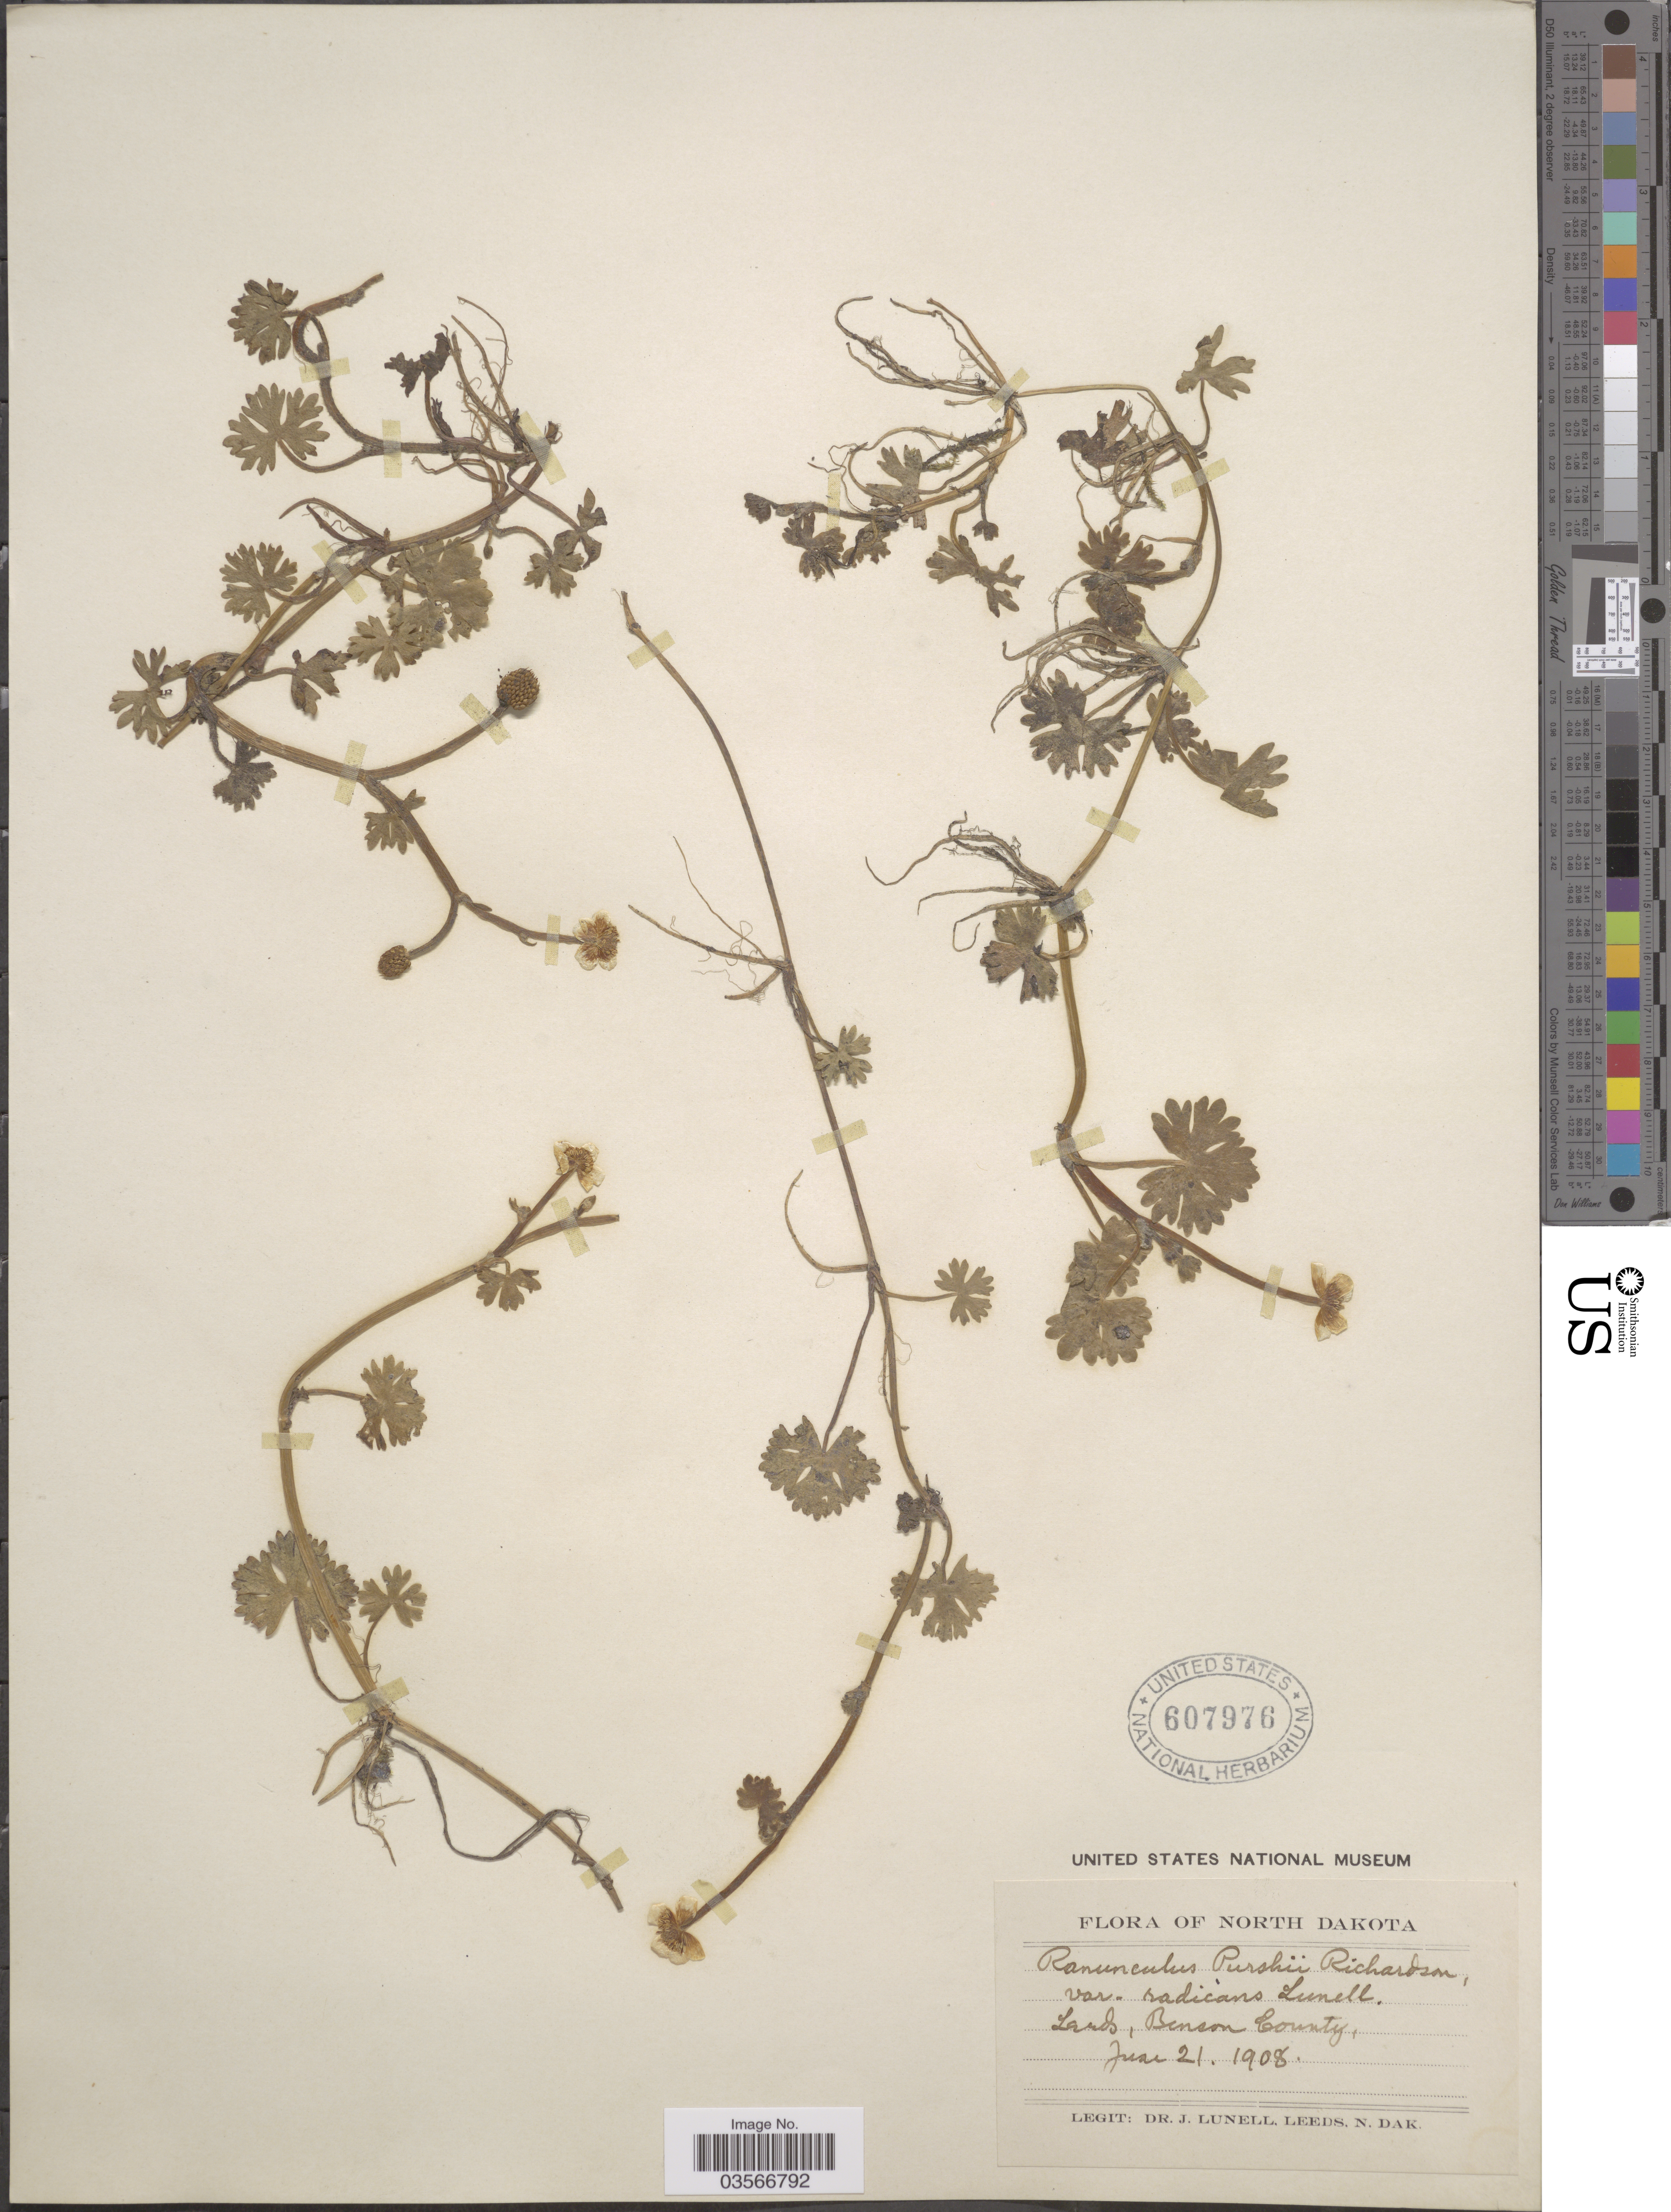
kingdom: Plantae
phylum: Tracheophyta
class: Magnoliopsida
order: Ranunculales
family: Ranunculaceae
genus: Ranunculus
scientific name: Ranunculus gmelinii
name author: DC.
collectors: J. Lunell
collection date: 1908-06-21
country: United States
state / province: North Dakota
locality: Leeds, Benson County.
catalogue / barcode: US 607976